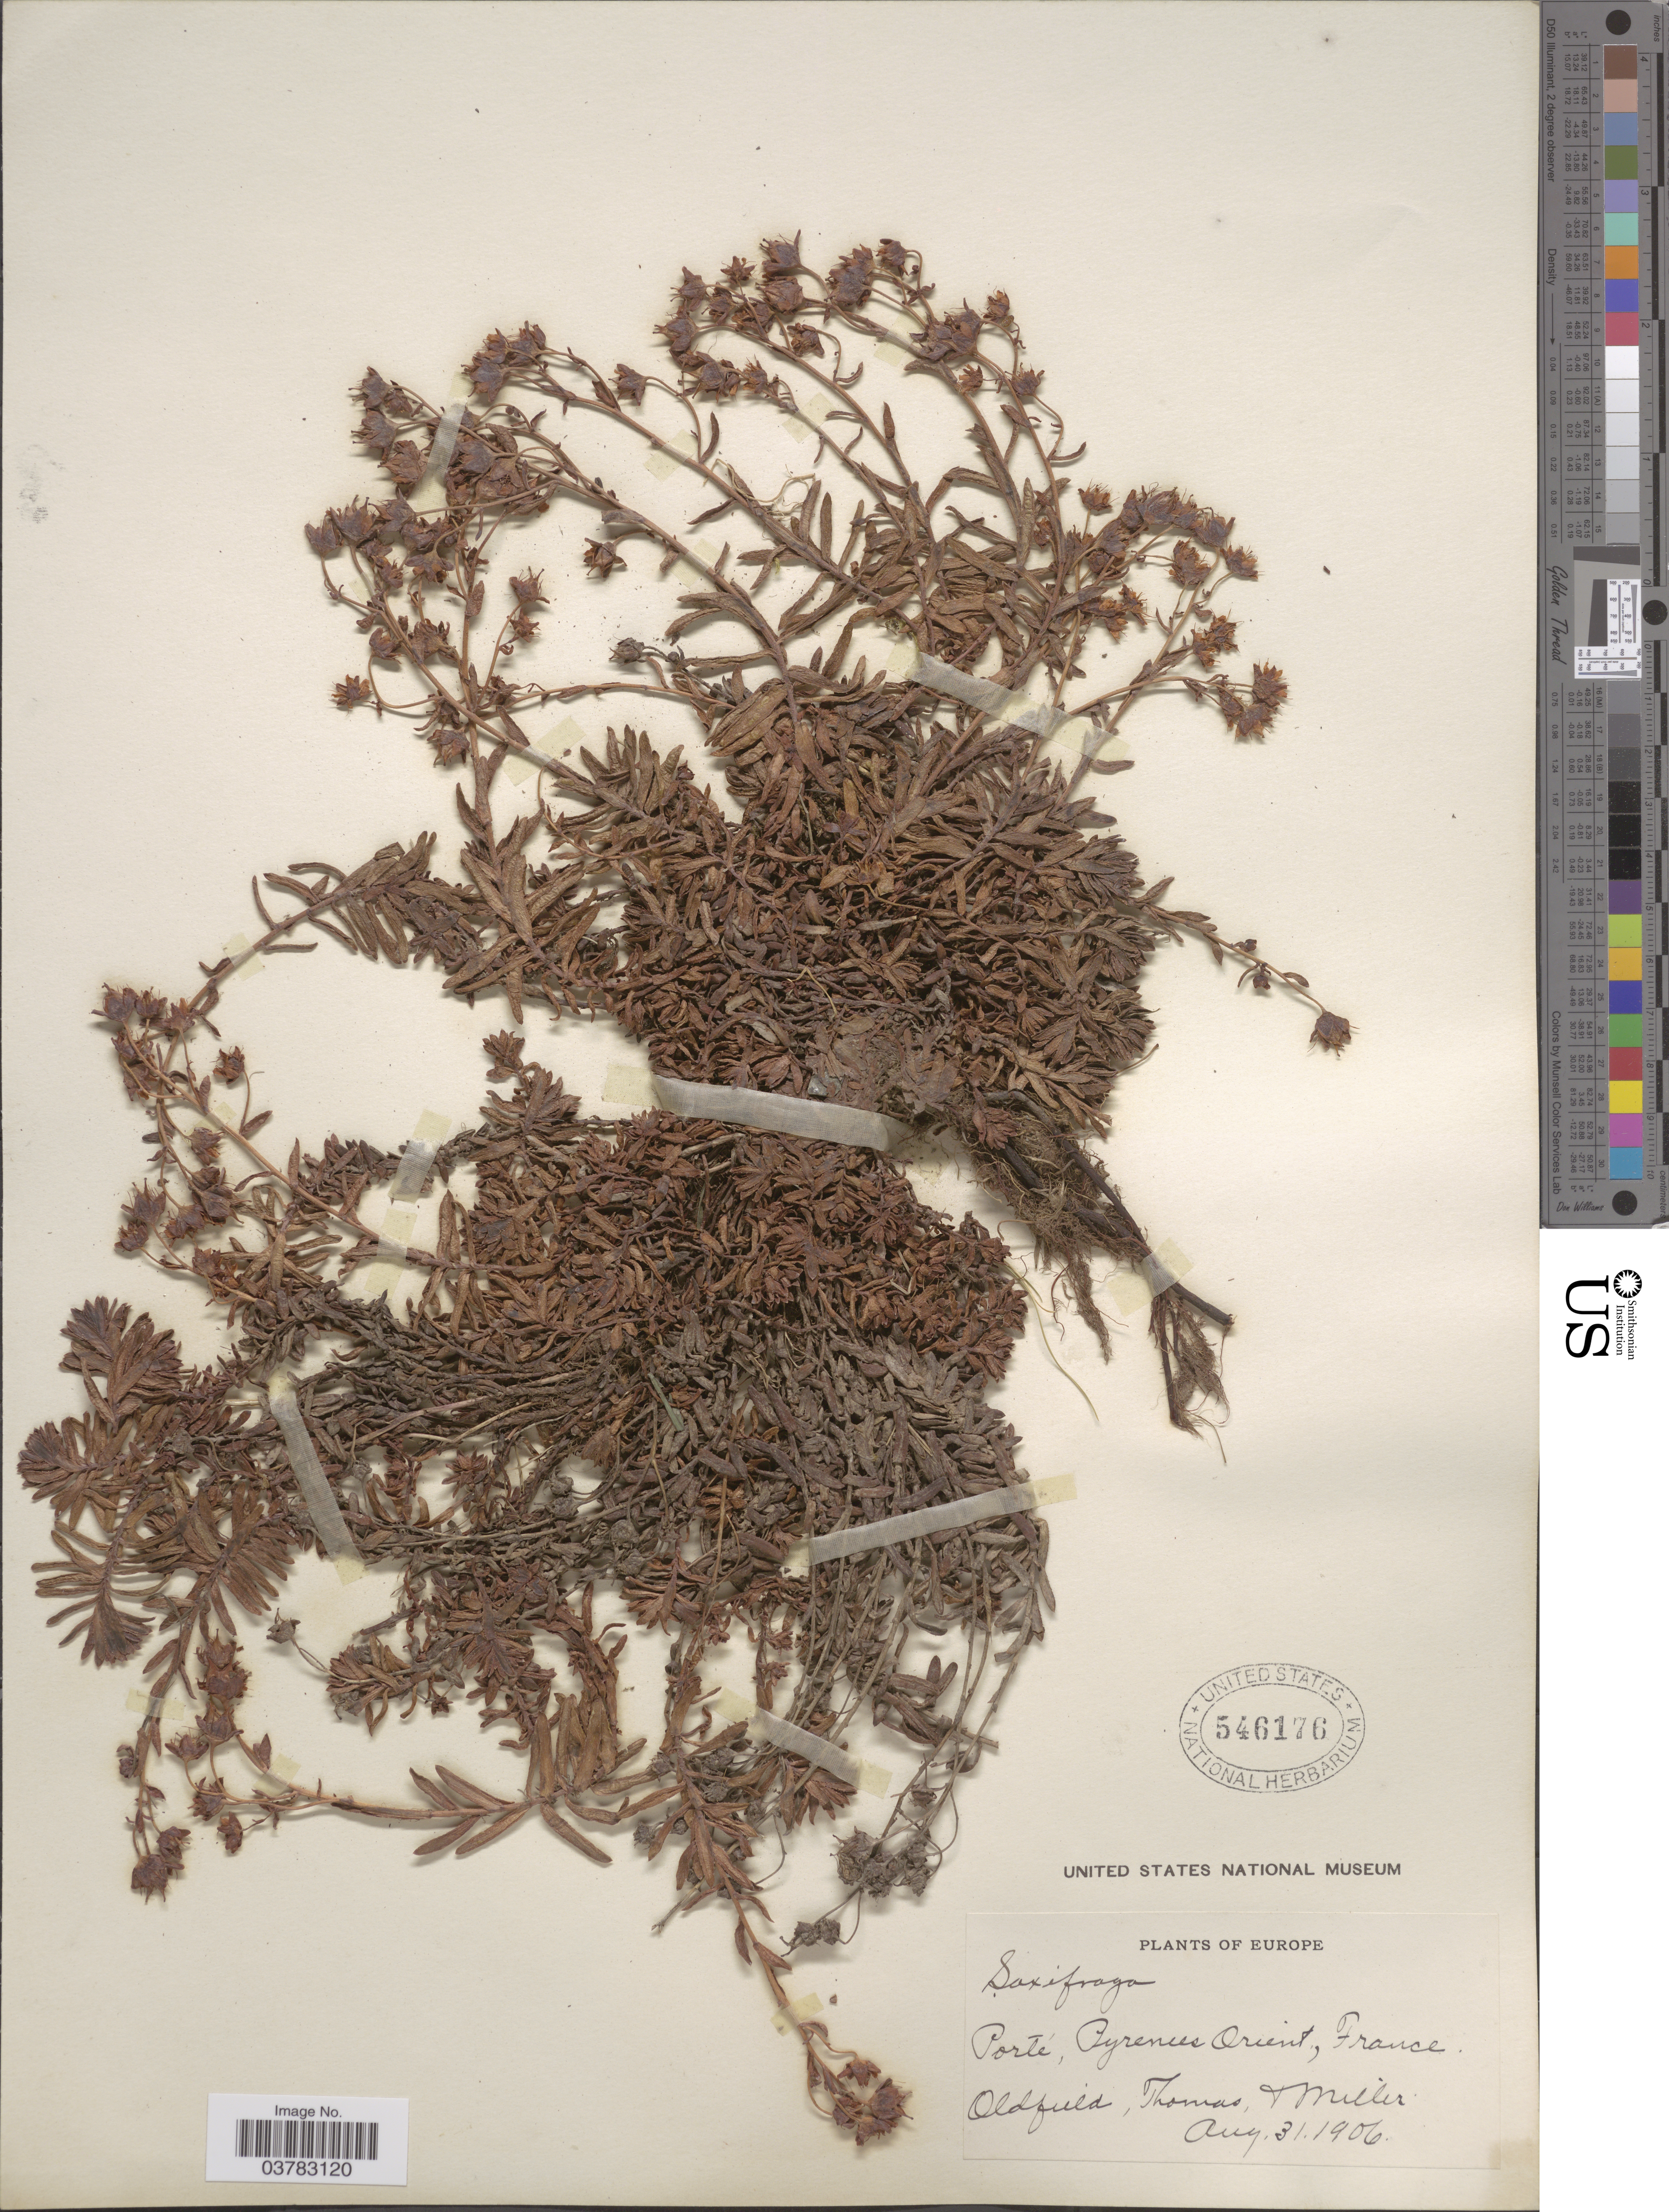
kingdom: Plantae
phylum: Tracheophyta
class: Magnoliopsida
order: Saxifragales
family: Saxifragaceae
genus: Saxifraga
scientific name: Saxifraga sp.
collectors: Oldfield, -- Thomas & -- Miller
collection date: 1906-08-31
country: France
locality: Porte, Pyrenees Orient.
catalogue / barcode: US 546176